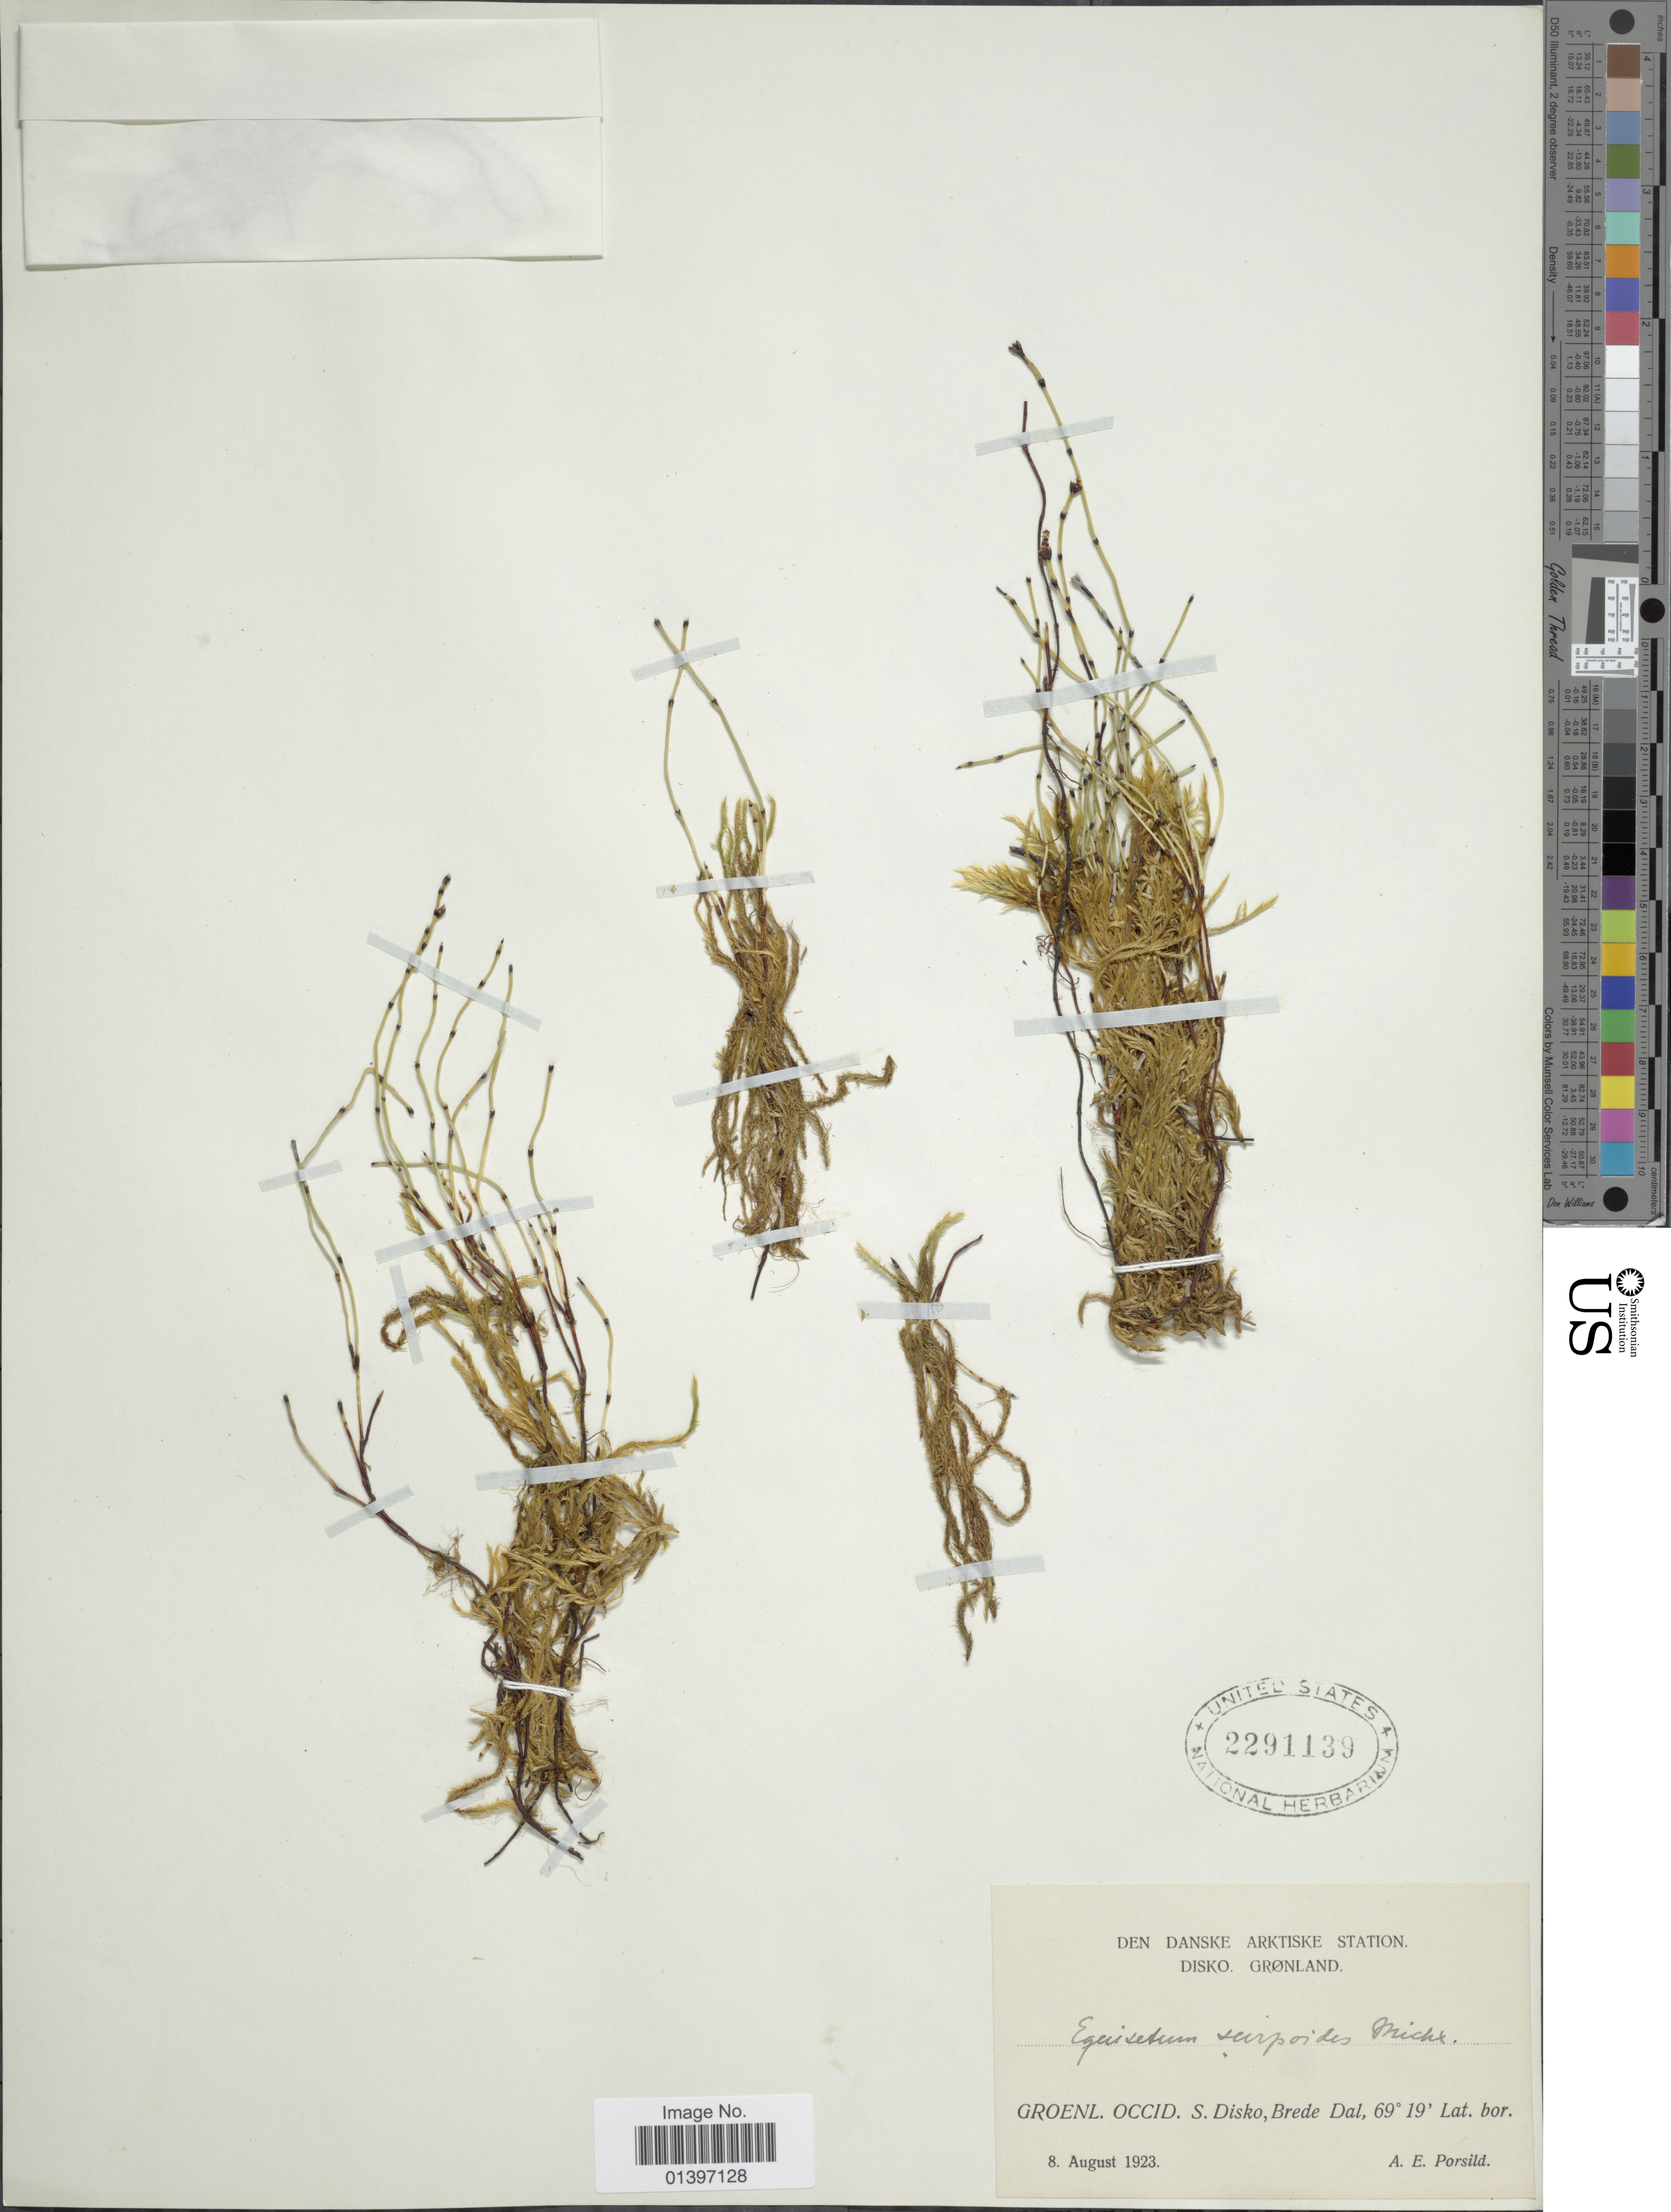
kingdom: Plantae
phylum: Tracheophyta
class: Polypodiopsida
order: Equisetales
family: Equisetaceae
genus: Equisetum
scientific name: Equisetum scirpoides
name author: Michx.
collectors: A. E. Porsild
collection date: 1923-08-08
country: Greenland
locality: Den Danske Arktiske station, Disko Grønland, Groenl. occid. S. Disko, Brede Dal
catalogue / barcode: US 2291139